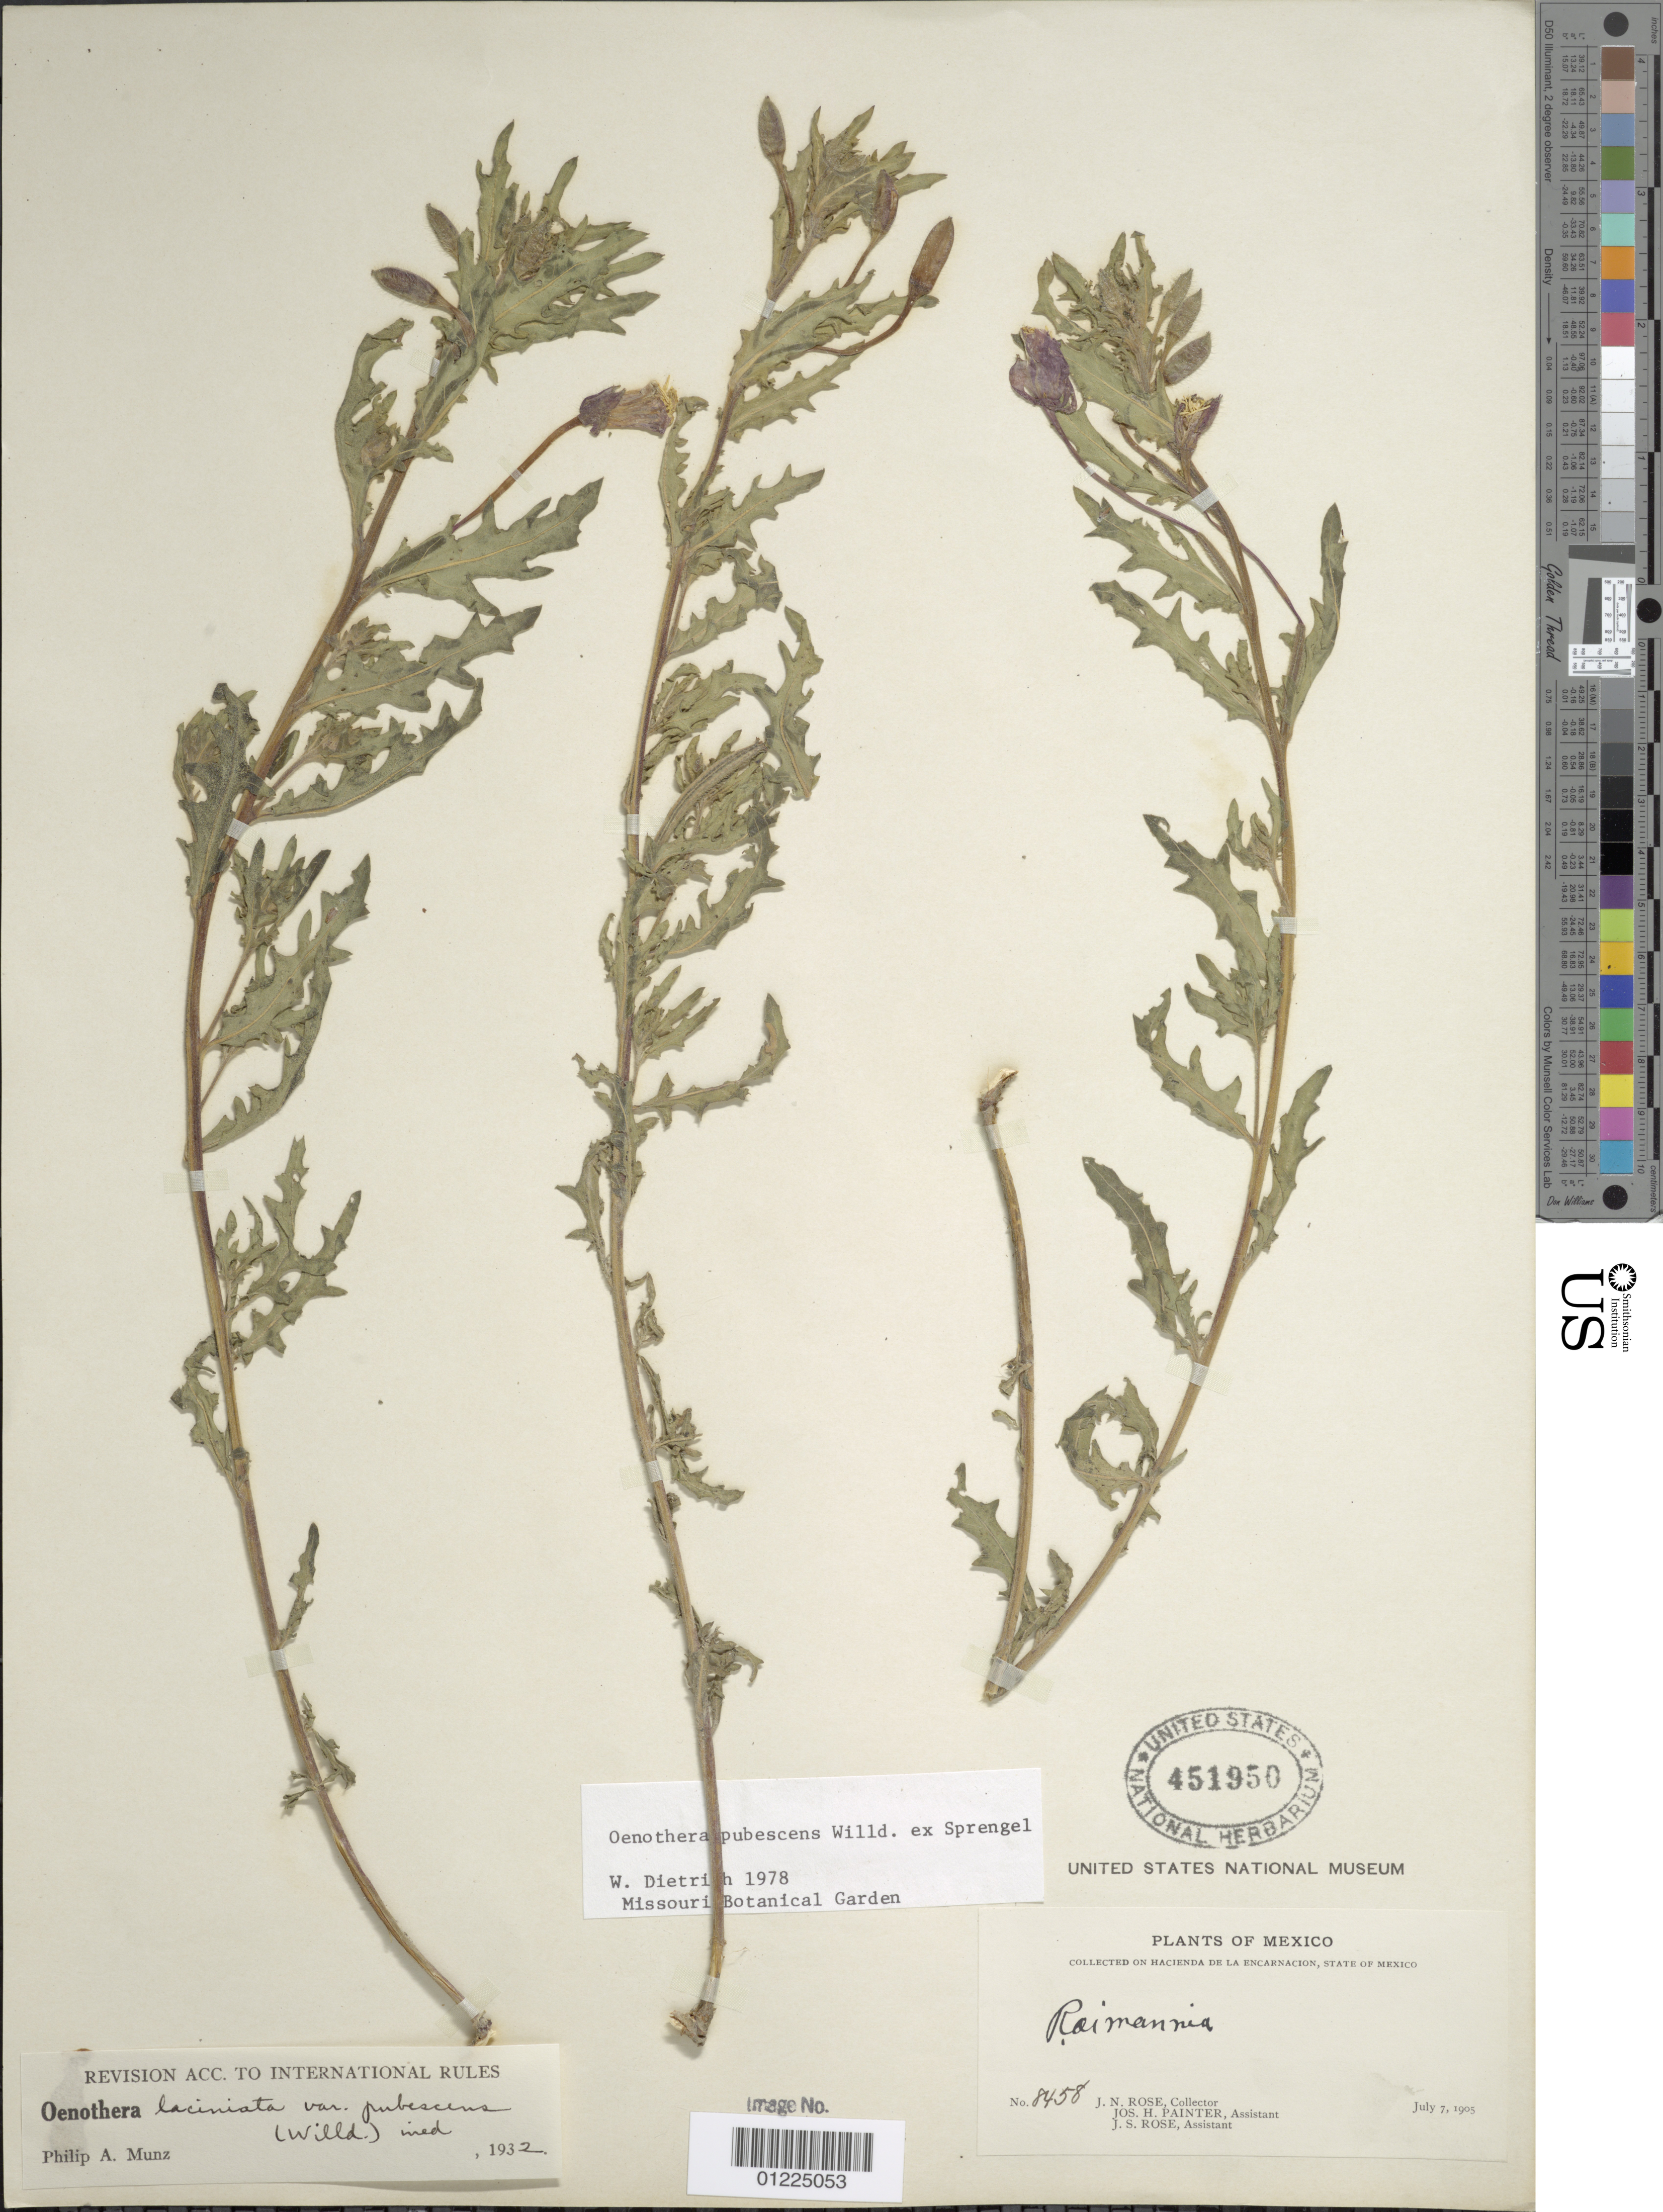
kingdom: Plantae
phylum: Tracheophyta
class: Magnoliopsida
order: Myrtales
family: Onagraceae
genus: Oenothera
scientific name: Oenothera pubescens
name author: Willd. ex Spreng.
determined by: Dietrich, W.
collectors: J. N. Rose, J. H. Painter & J. S. Rose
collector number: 8458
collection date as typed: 07 Jul 1905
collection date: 1905-07-07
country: Mexico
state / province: México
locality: Hacienda de la Encarnación, State of Mexico.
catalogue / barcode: US 451950